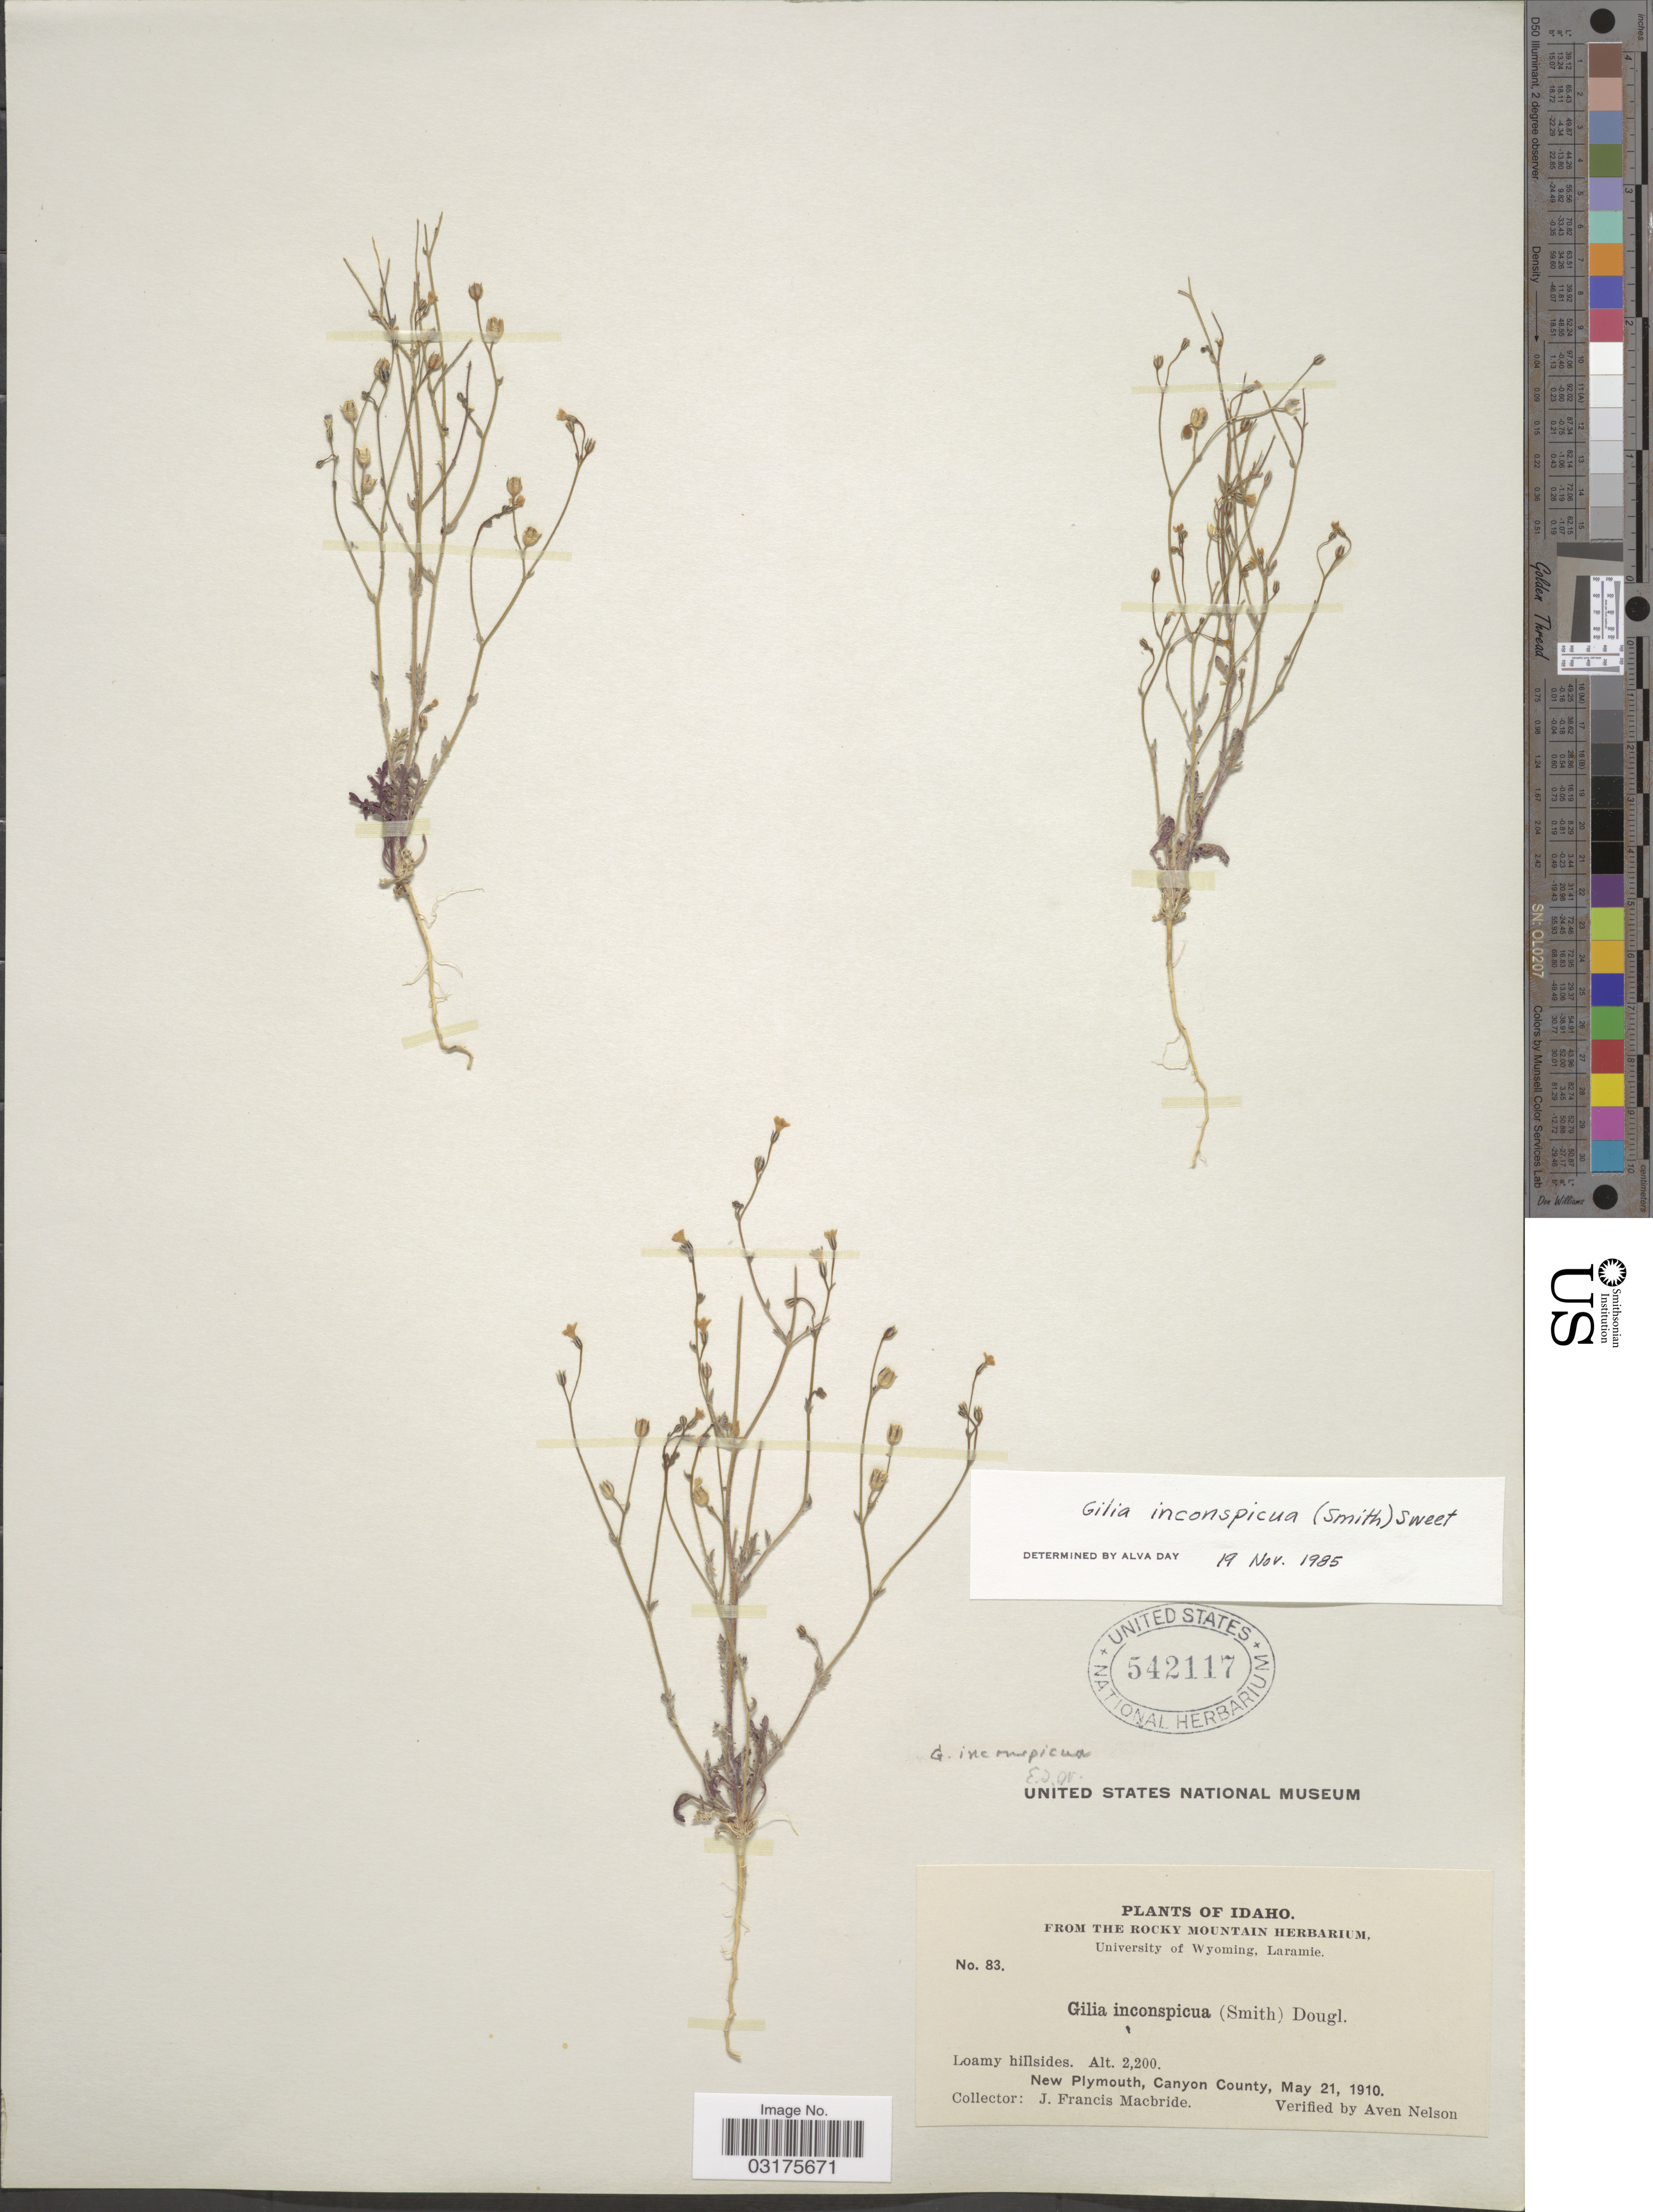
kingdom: Plantae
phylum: Tracheophyta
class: Magnoliopsida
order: Ericales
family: Polemoniaceae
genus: Gilia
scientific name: Gilia inconspicua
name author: (Sm.) Sweet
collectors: J. F. Macbride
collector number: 83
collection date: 1910-05-21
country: United States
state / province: Idaho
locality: Loamy hillside. New Plymouth, Canyon County.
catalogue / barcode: US 542117